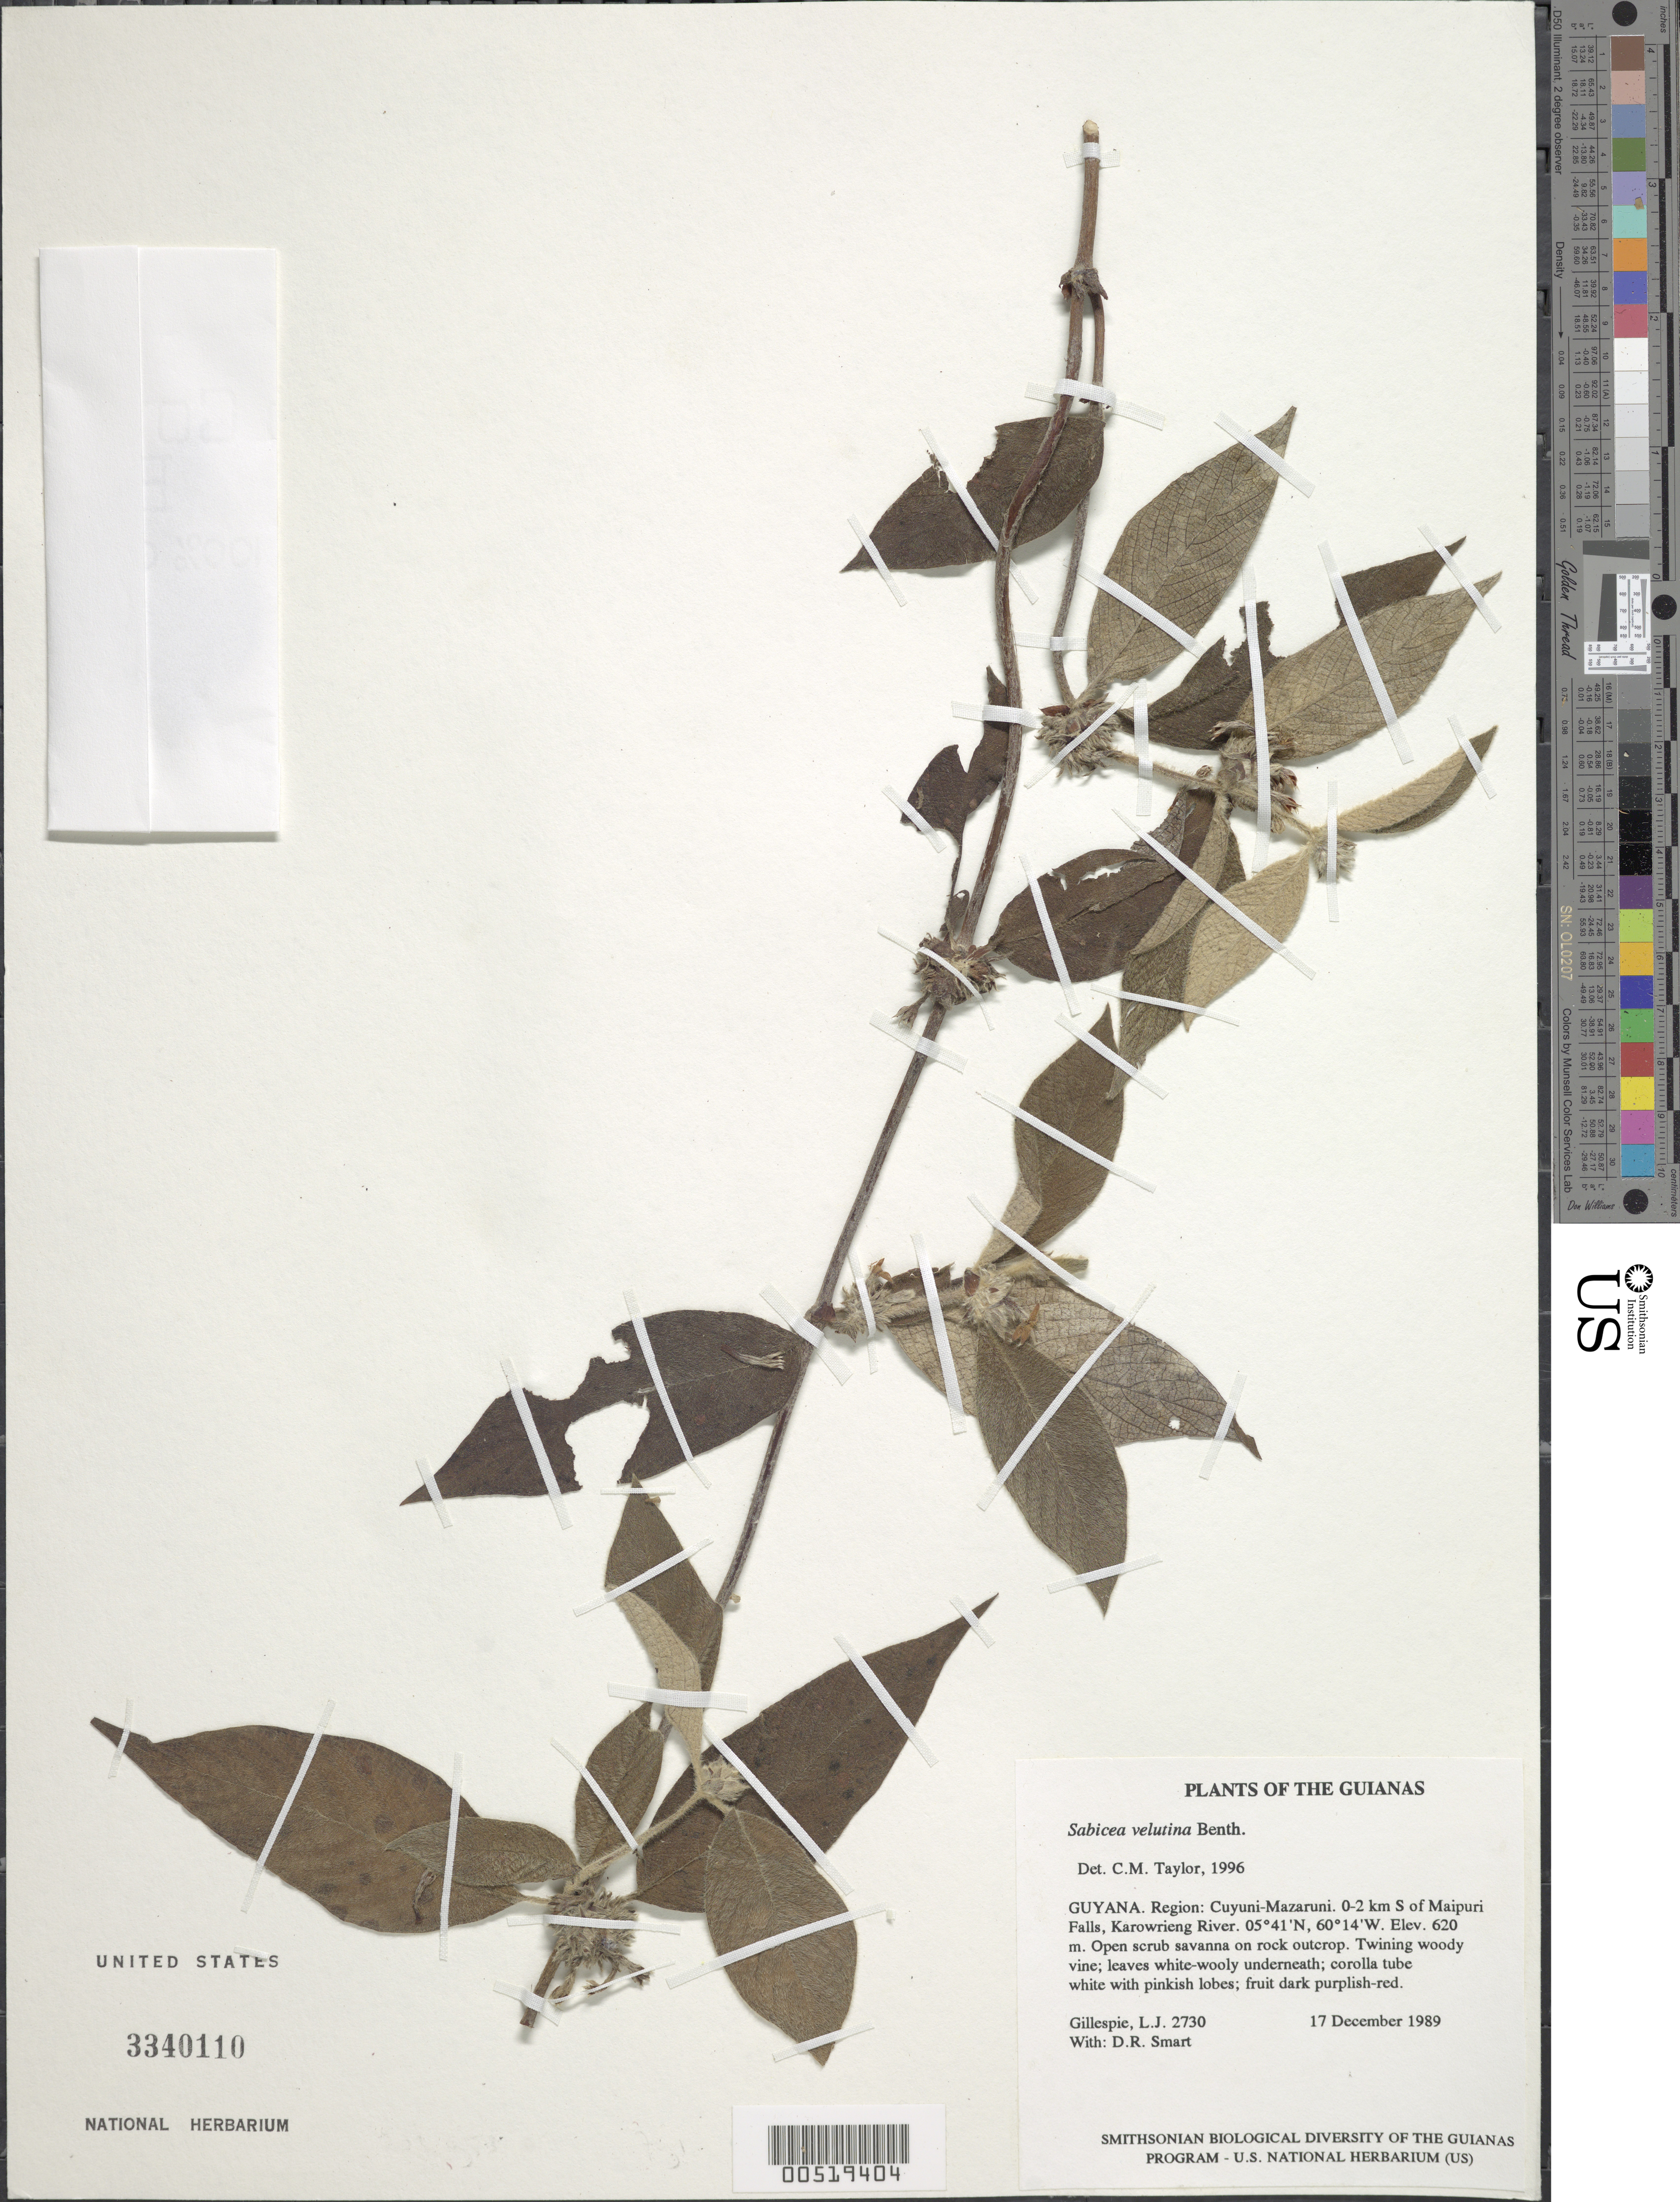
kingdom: Plantae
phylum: Tracheophyta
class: Magnoliopsida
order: Gentianales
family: Rubiaceae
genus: Sabicea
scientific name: Sabicea velutina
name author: Benth.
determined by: Taylor, Charlotte M.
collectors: L. J. Gillespie & D. R. Smart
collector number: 2730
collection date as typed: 17 December 1989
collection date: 1989-12-17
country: Guyana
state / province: Cuyuni-Mazaruni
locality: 0-2 km S of Maipuri Falls, Karowrieng River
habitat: Open scrub savanna on rock outcrop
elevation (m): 620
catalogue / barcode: US 3340110